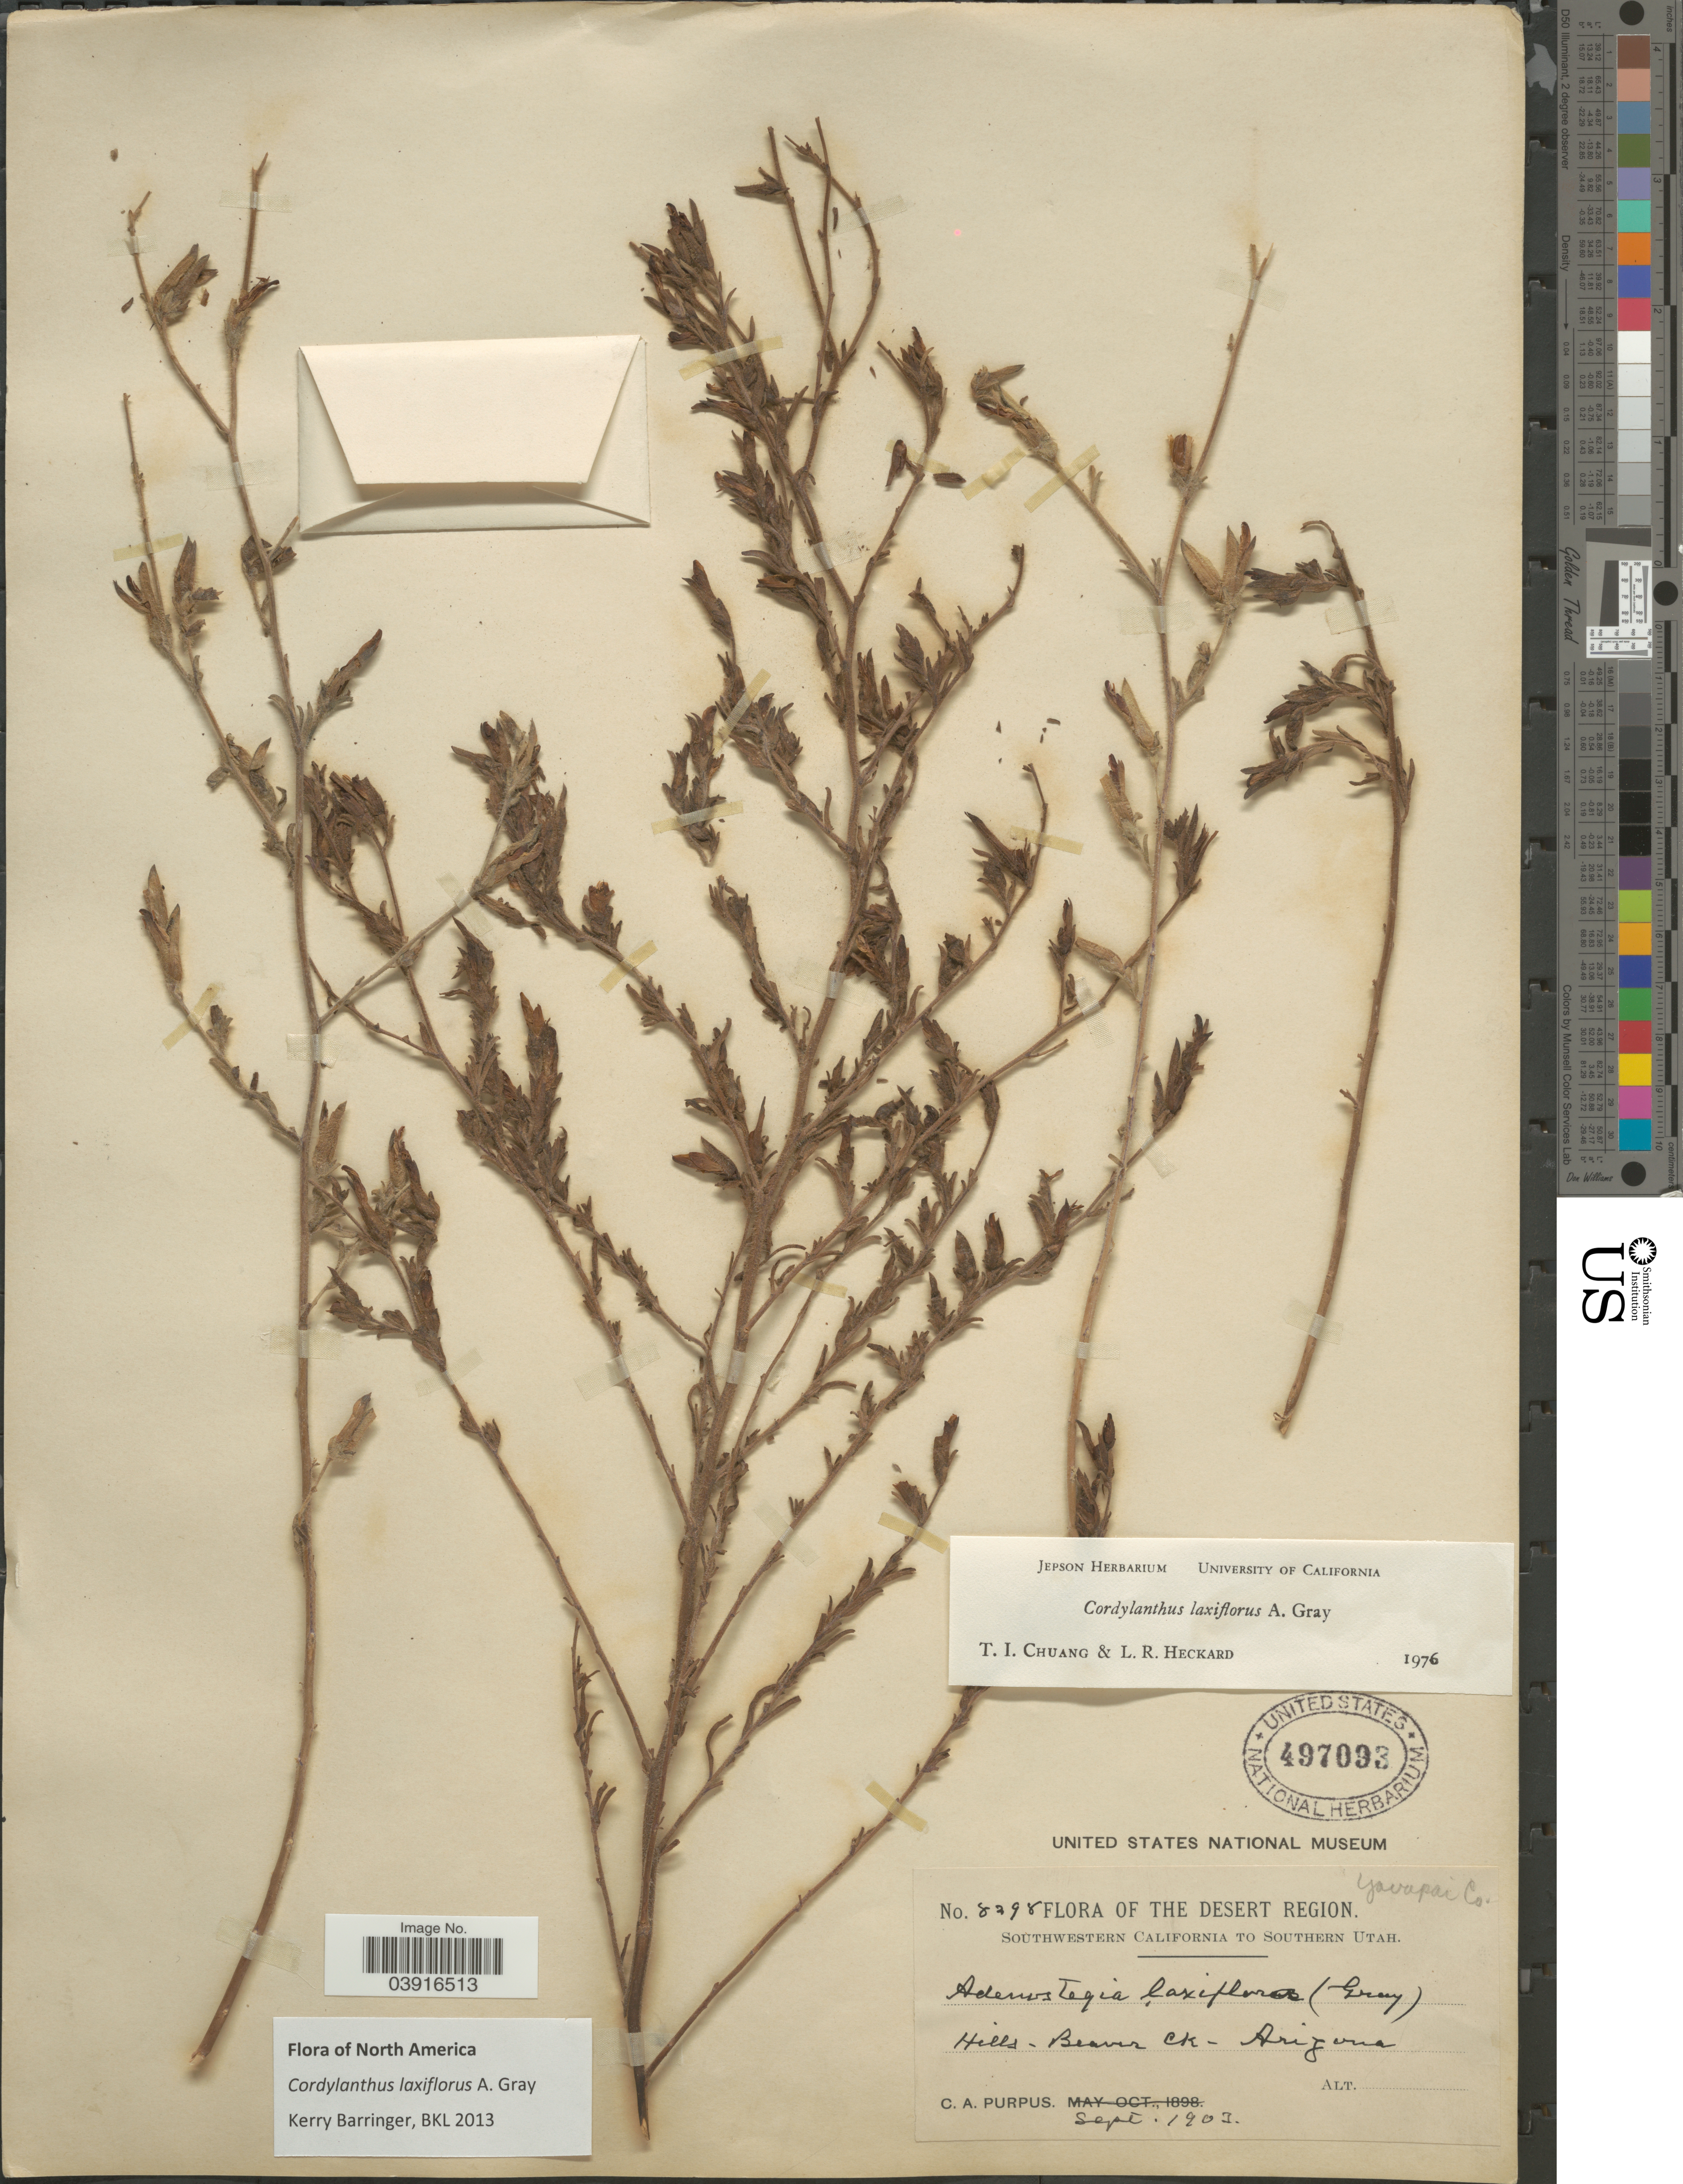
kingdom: Plantae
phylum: Tracheophyta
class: Magnoliopsida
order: Lamiales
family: Orobanchaceae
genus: Cordylanthus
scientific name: Cordylanthus laxiflorus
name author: A. Gray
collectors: C. A. Purpus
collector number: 8298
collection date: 1903-09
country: United States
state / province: Arizona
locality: The Desert Region. Yavapai Co. Hills - Beaver Ck.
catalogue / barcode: US 497093